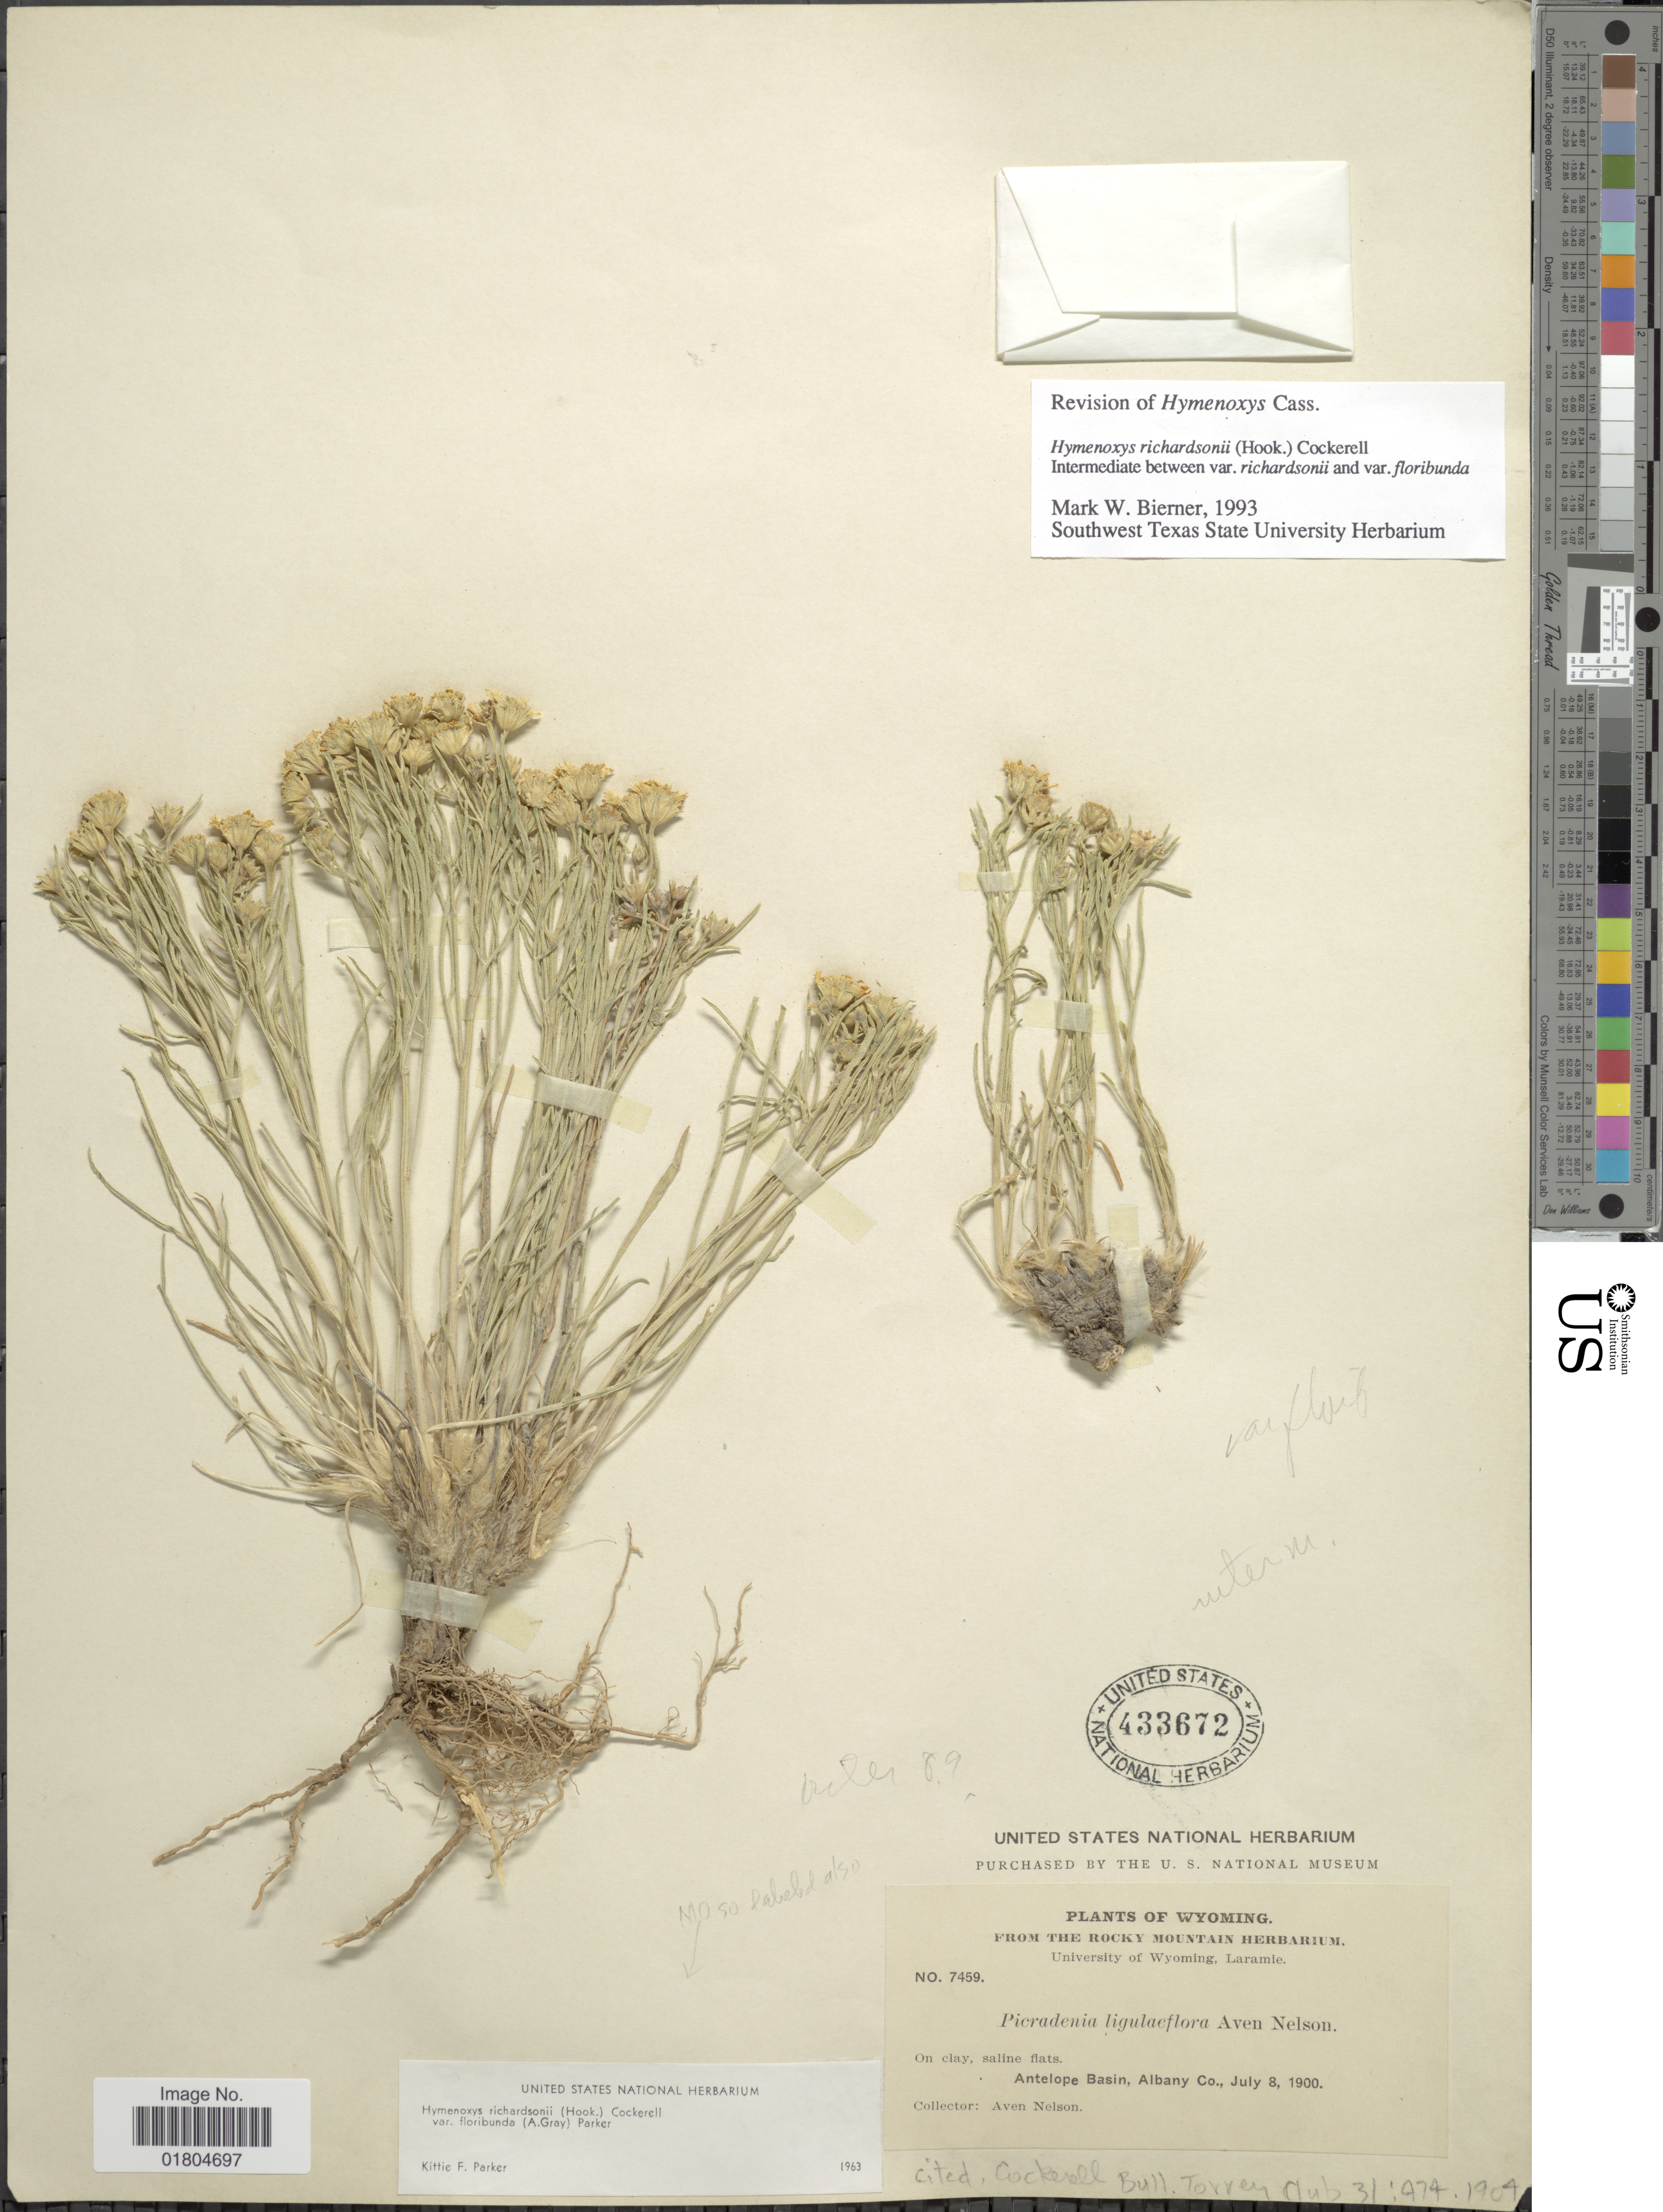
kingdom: Plantae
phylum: Tracheophyta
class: Magnoliopsida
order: Asterales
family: Asteraceae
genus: Hymenoxys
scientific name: Hymenoxys richardsonii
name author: (Hook.) Cockerell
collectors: A. Nelson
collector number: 7459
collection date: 1900-07-08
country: United States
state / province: Wyoming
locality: Antelope Basin, Albany Co.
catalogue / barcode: US 433672